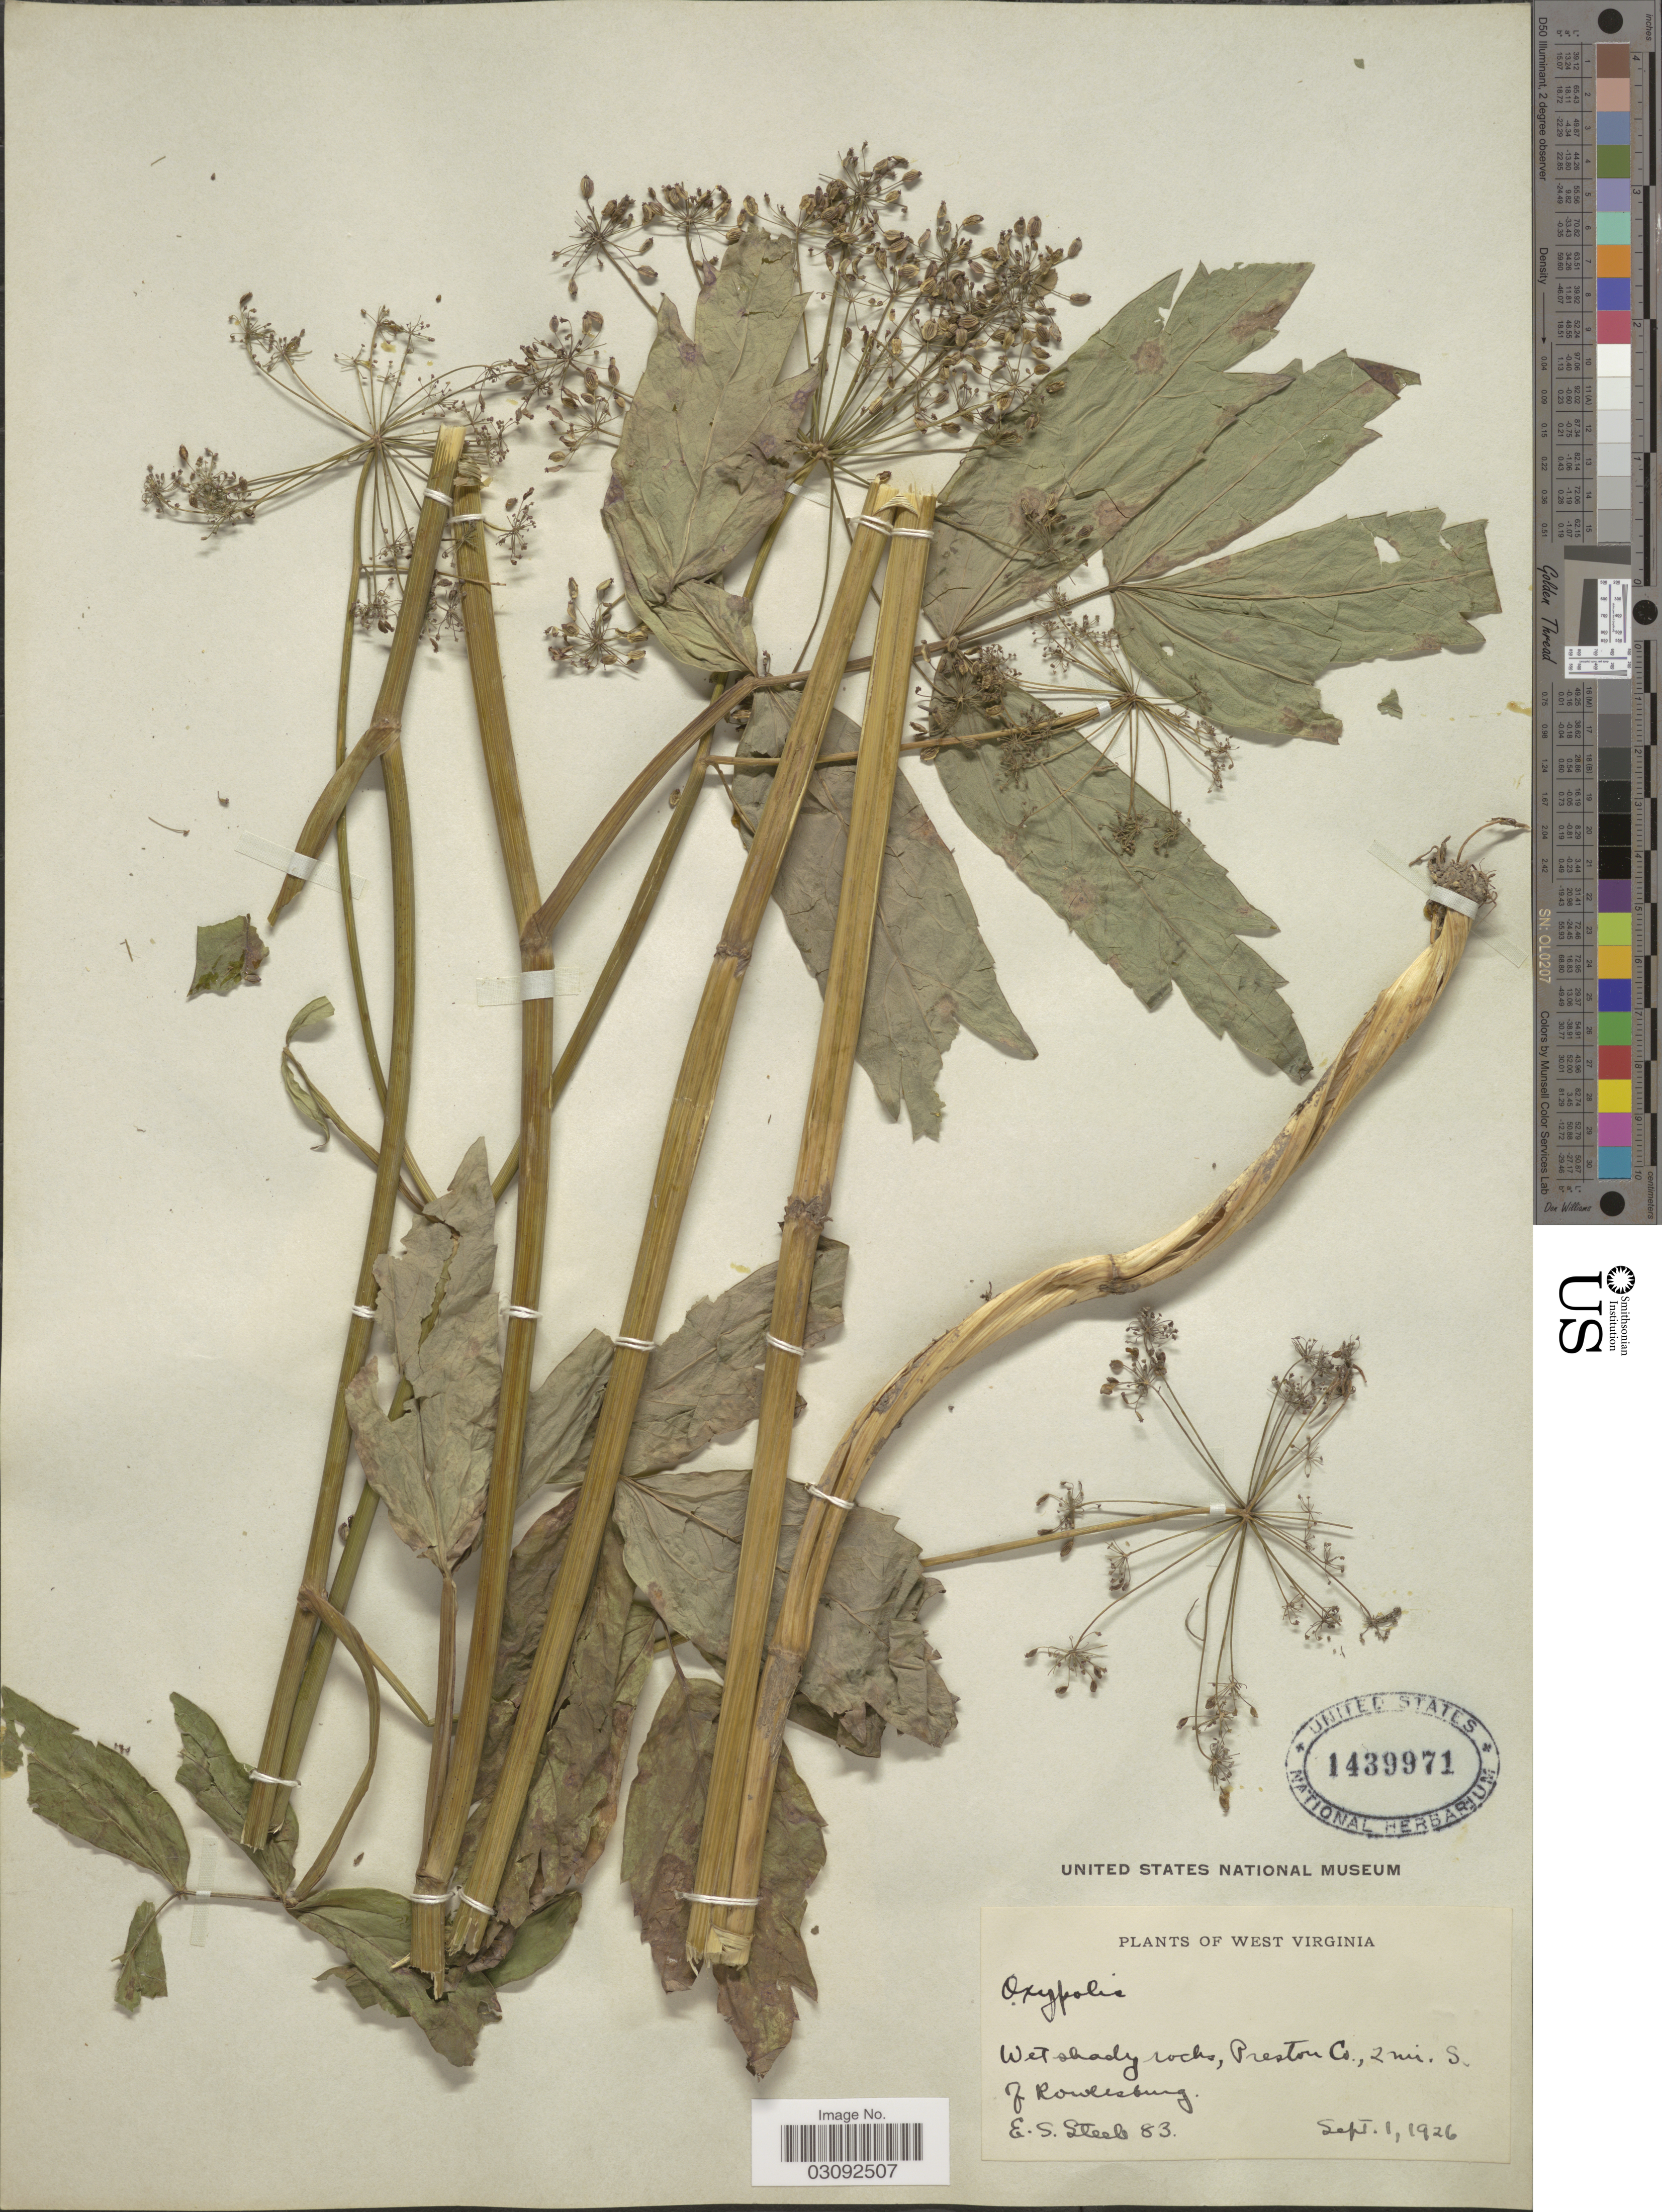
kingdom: Plantae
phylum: Tracheophyta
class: Magnoliopsida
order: Apiales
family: Apiaceae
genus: Oxypolis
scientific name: Oxypolis rigidior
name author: (L.) Raf.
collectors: E. Steele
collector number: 83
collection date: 1926-09-01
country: United States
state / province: West Virginia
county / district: Preston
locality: Preston Co., 2 mi. S. of Rowlesburg.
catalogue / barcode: US 1439971